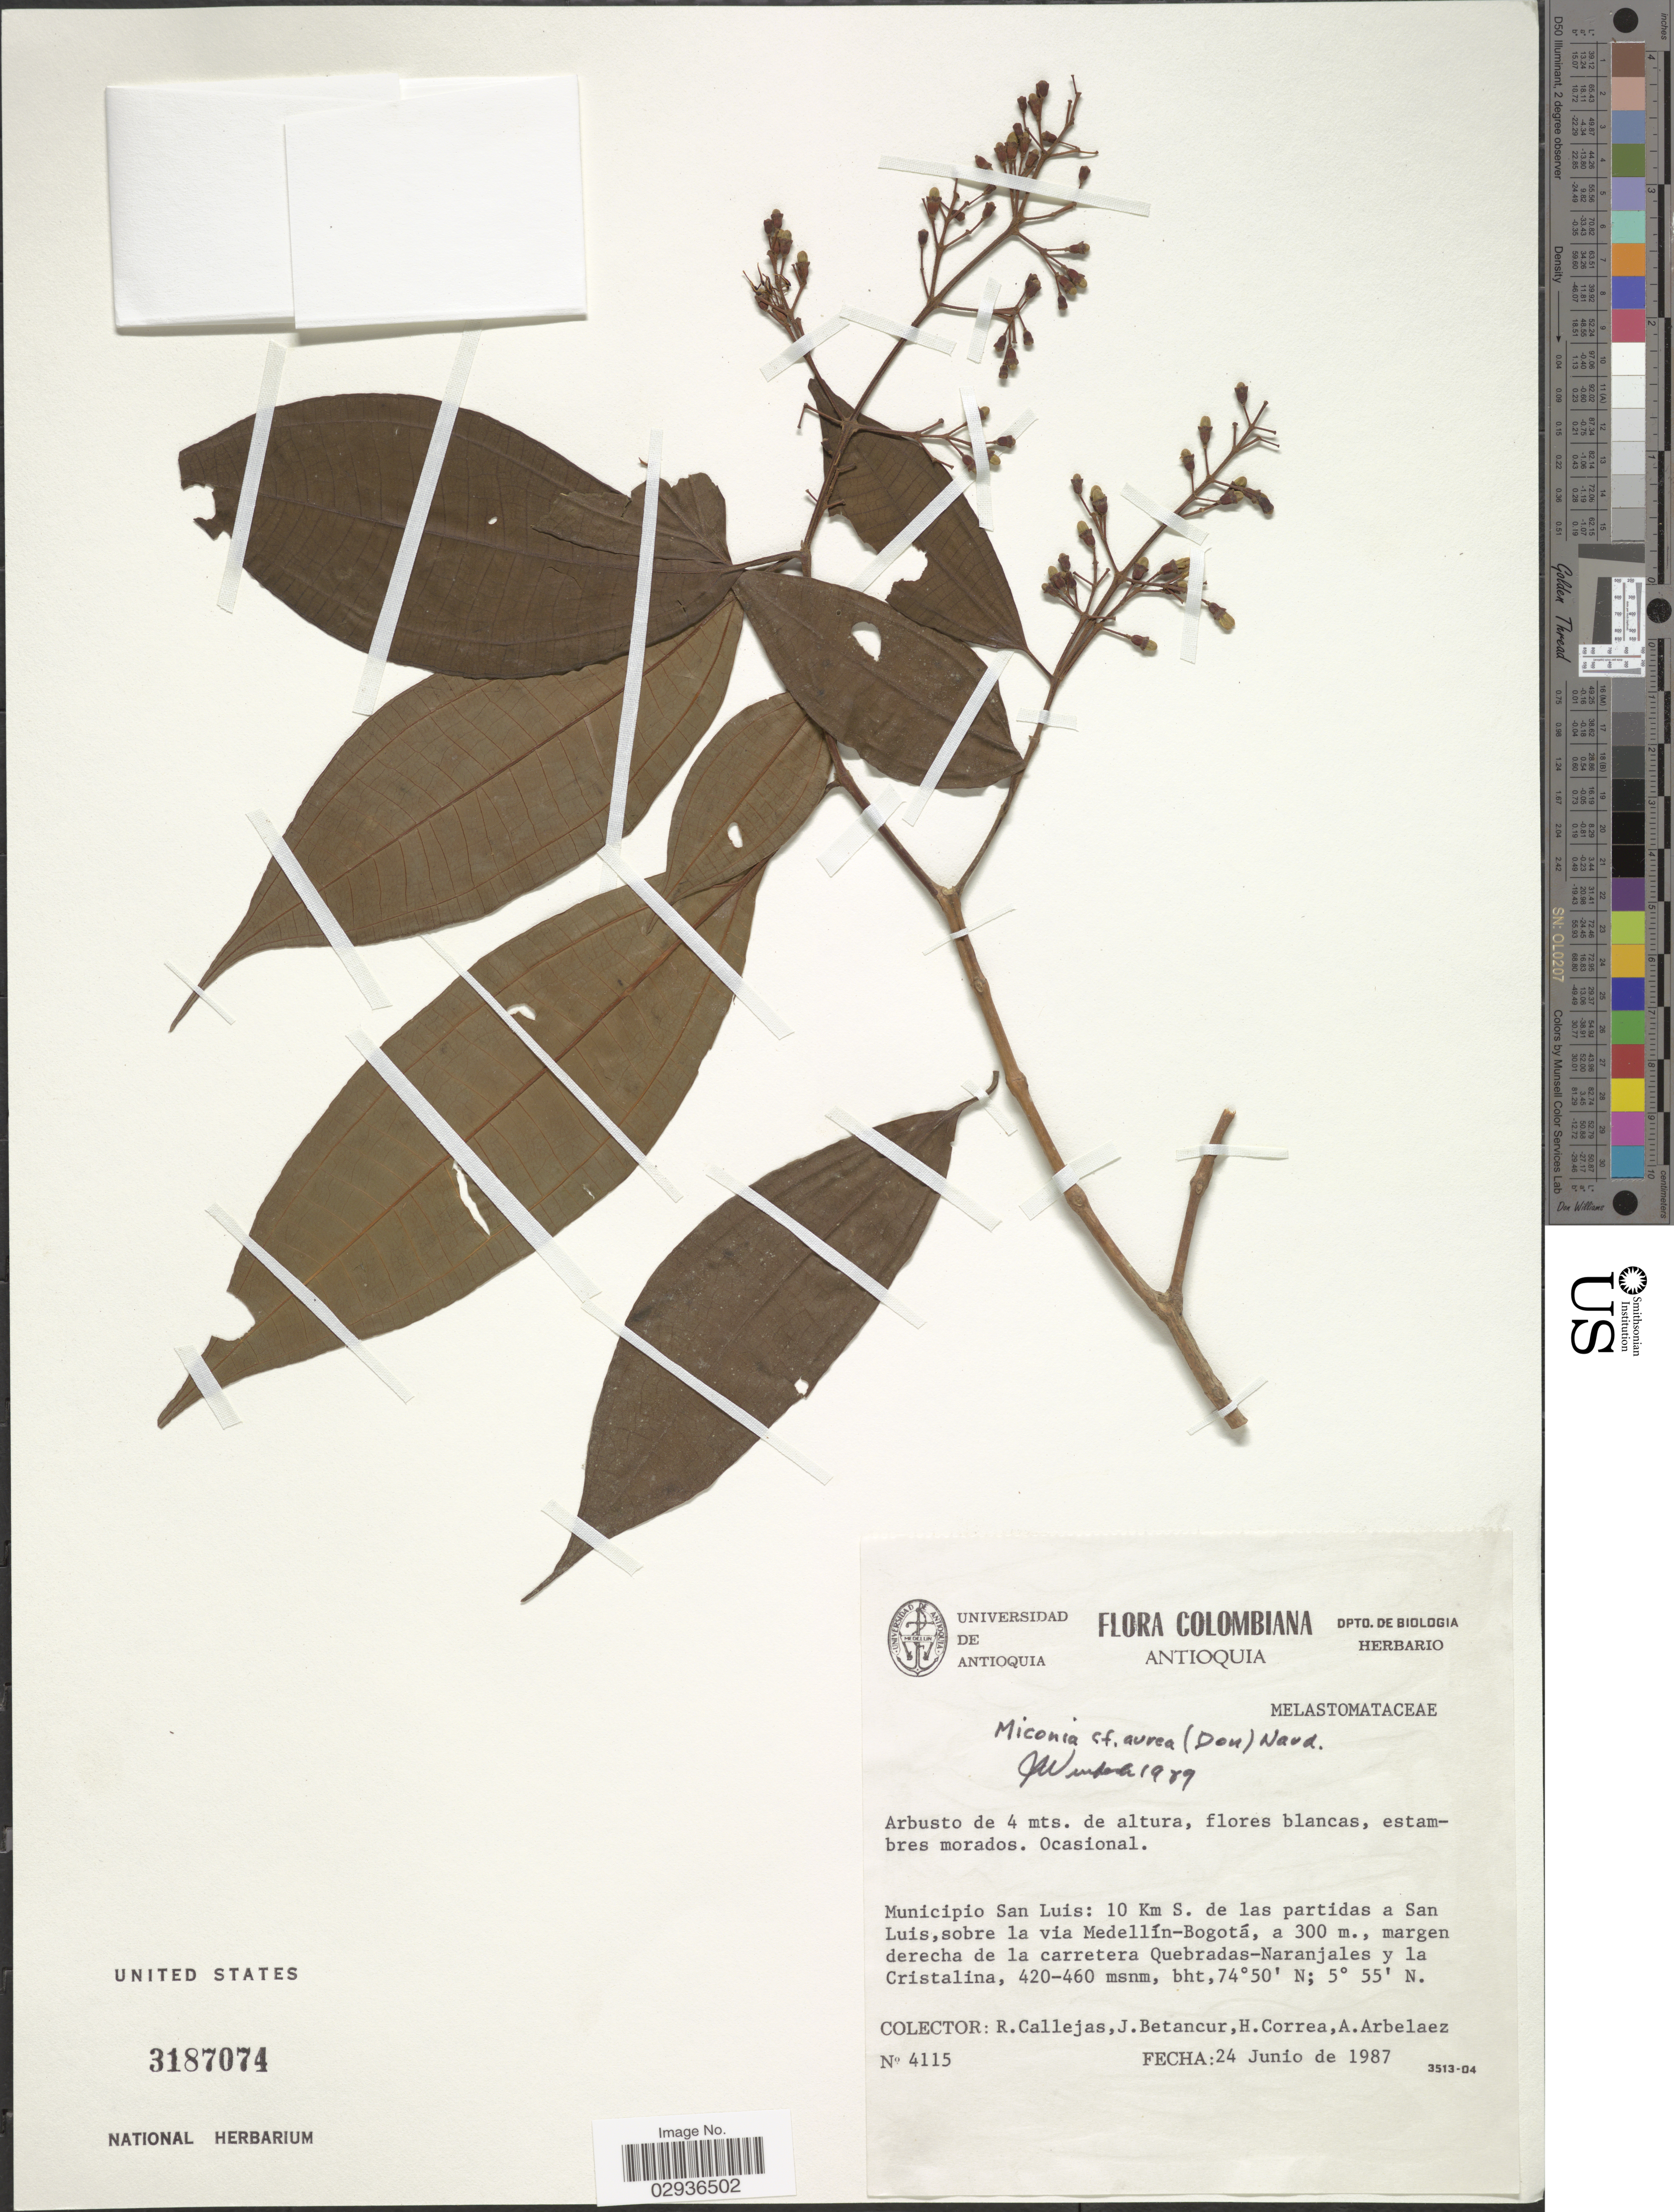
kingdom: Plantae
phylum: Tracheophyta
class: Magnoliopsida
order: Myrtales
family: Melastomataceae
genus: Miconia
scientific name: Miconia aurea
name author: (D. Don) Naudin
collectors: R. Callejas, J. Betancur, H. Correa & A. Arbelaez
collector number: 4115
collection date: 1987-06-24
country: Colombia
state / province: Antioquia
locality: Municipio San Luis: 10 Km S. de las partidas a San Luis, sobre via Medellín-Bogotá, a 300 m., margen derecha de la carretera Quebradas-Naranjales y la Cristalina.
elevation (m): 420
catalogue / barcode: US 3187074